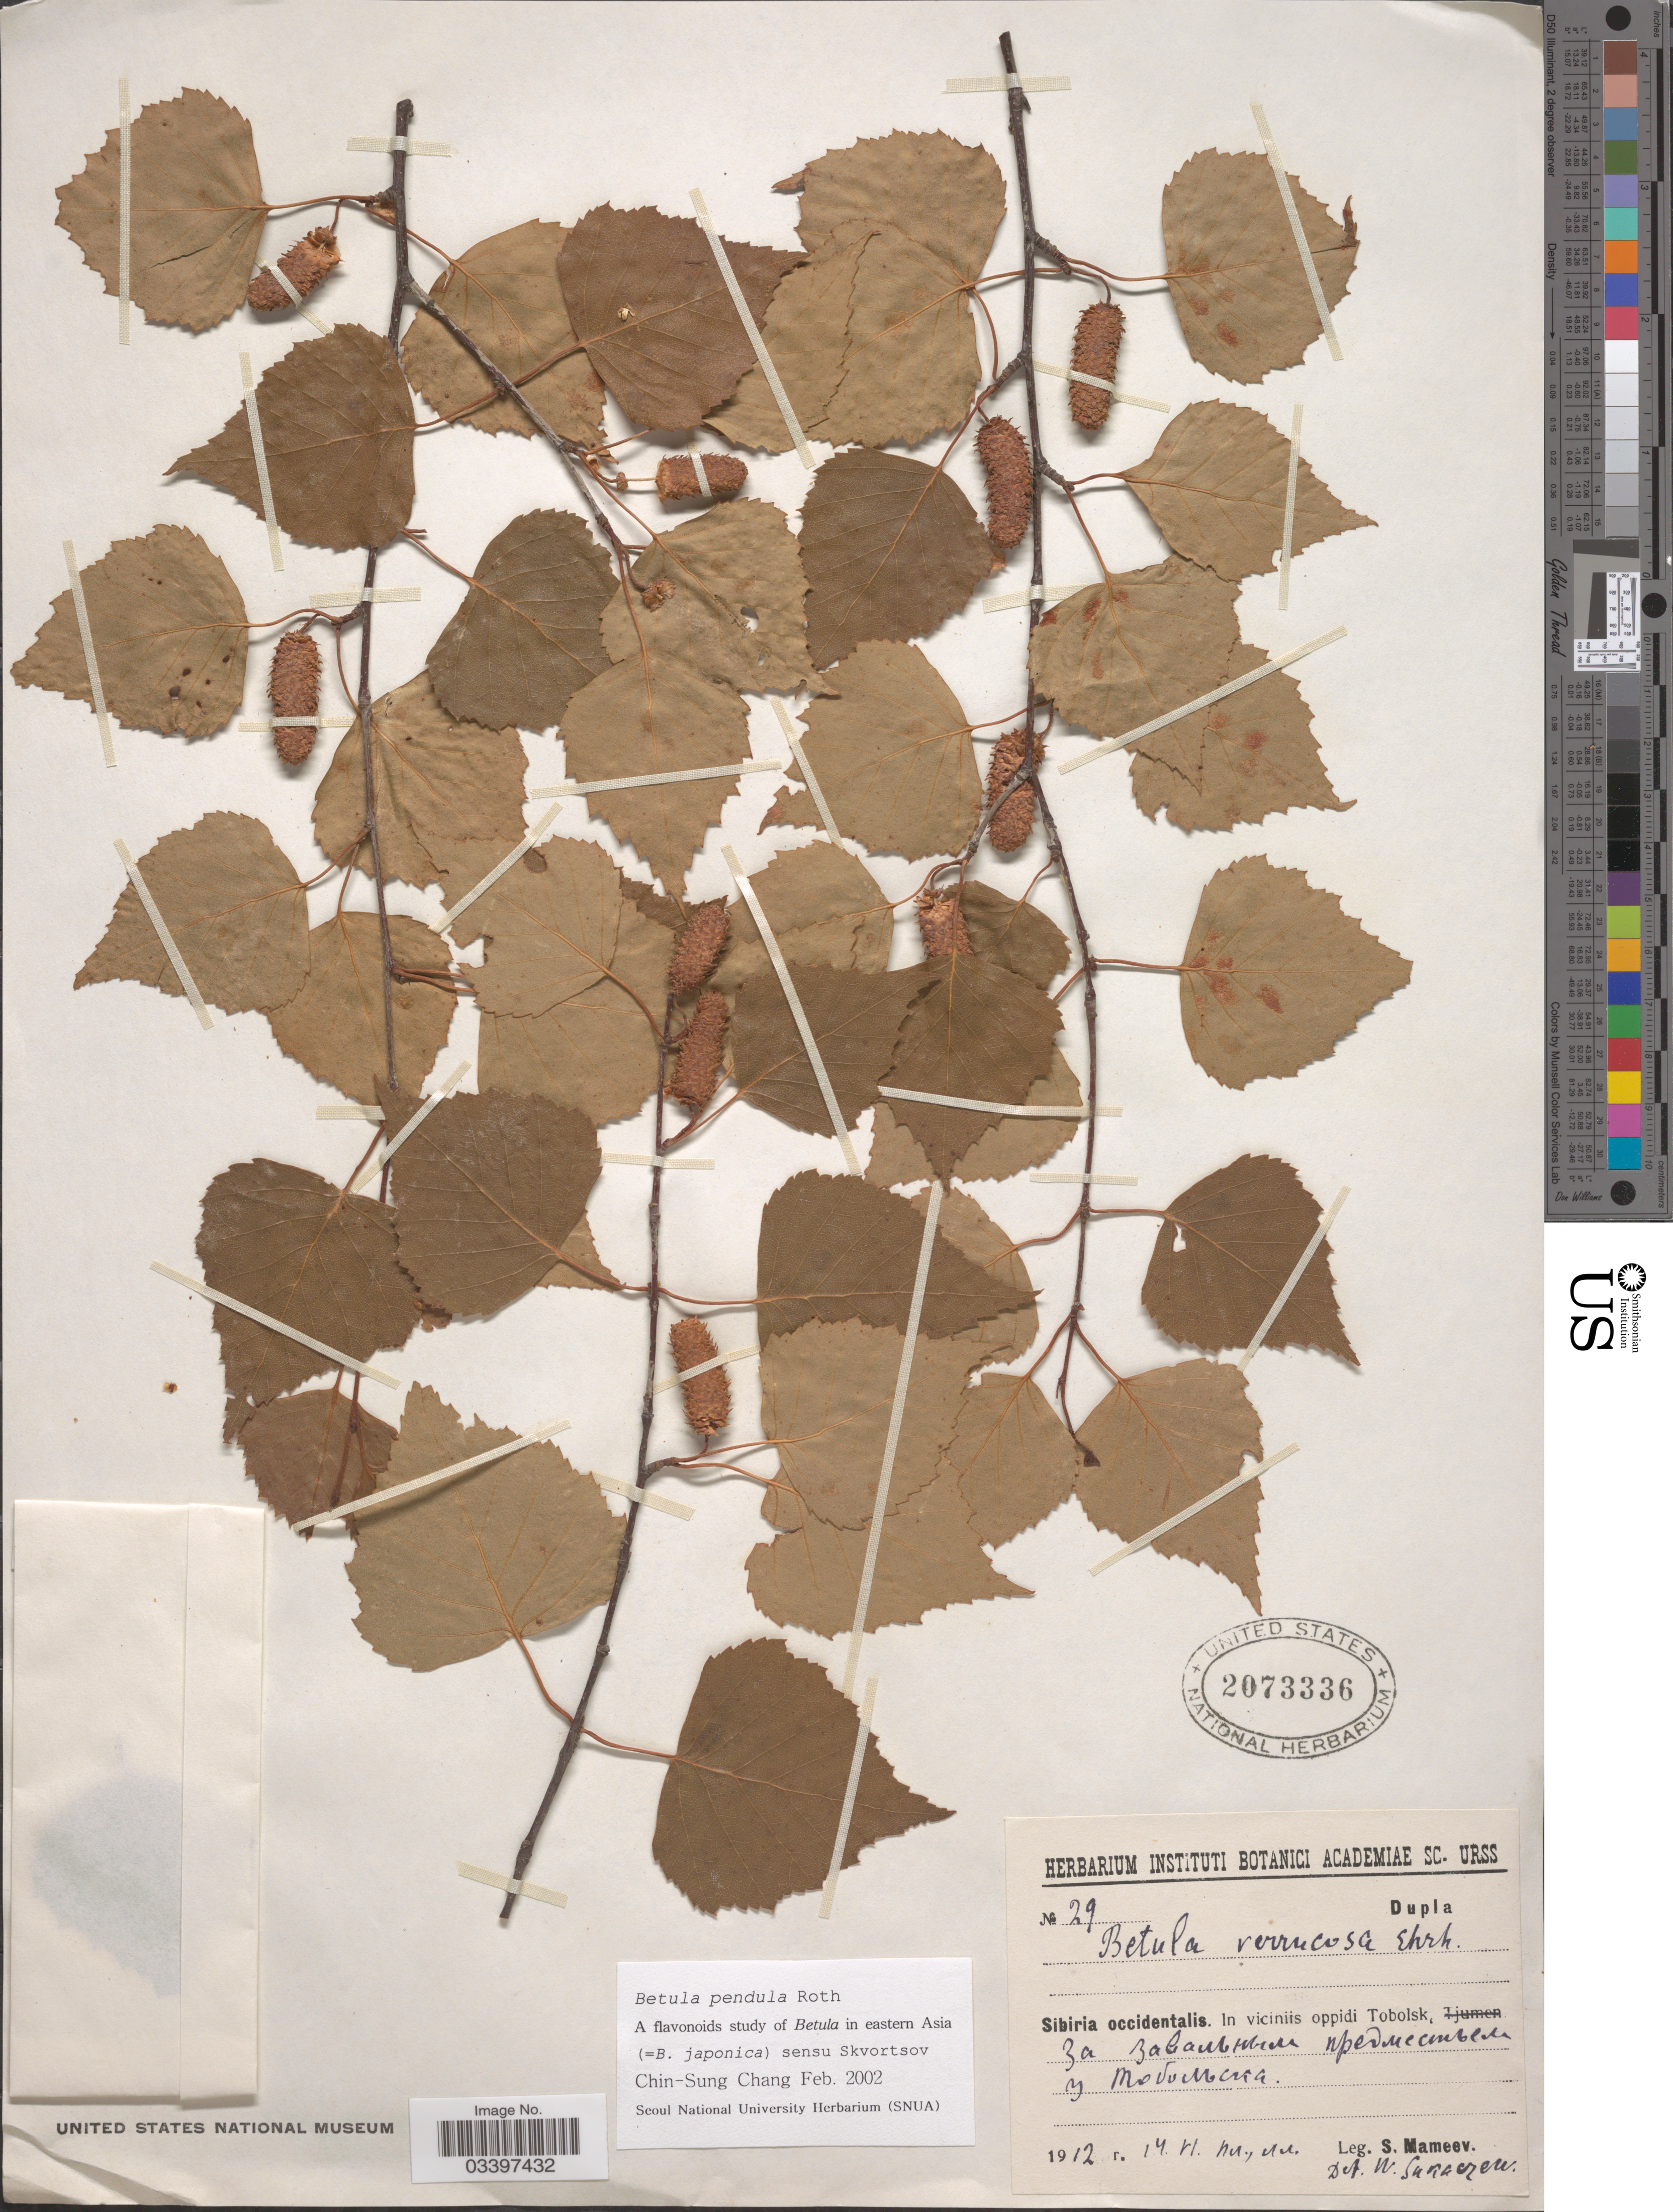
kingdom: Plantae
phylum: Tracheophyta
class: Magnoliopsida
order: Fagales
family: Betulaceae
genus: Betula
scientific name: Betula pendula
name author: Roth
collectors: S. Mameev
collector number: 29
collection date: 1912-06-14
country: Russian Federation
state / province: Tyumen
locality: Sibiria occidentalis. In viciniis oppidi Tobolsk, X.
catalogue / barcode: US 2073336